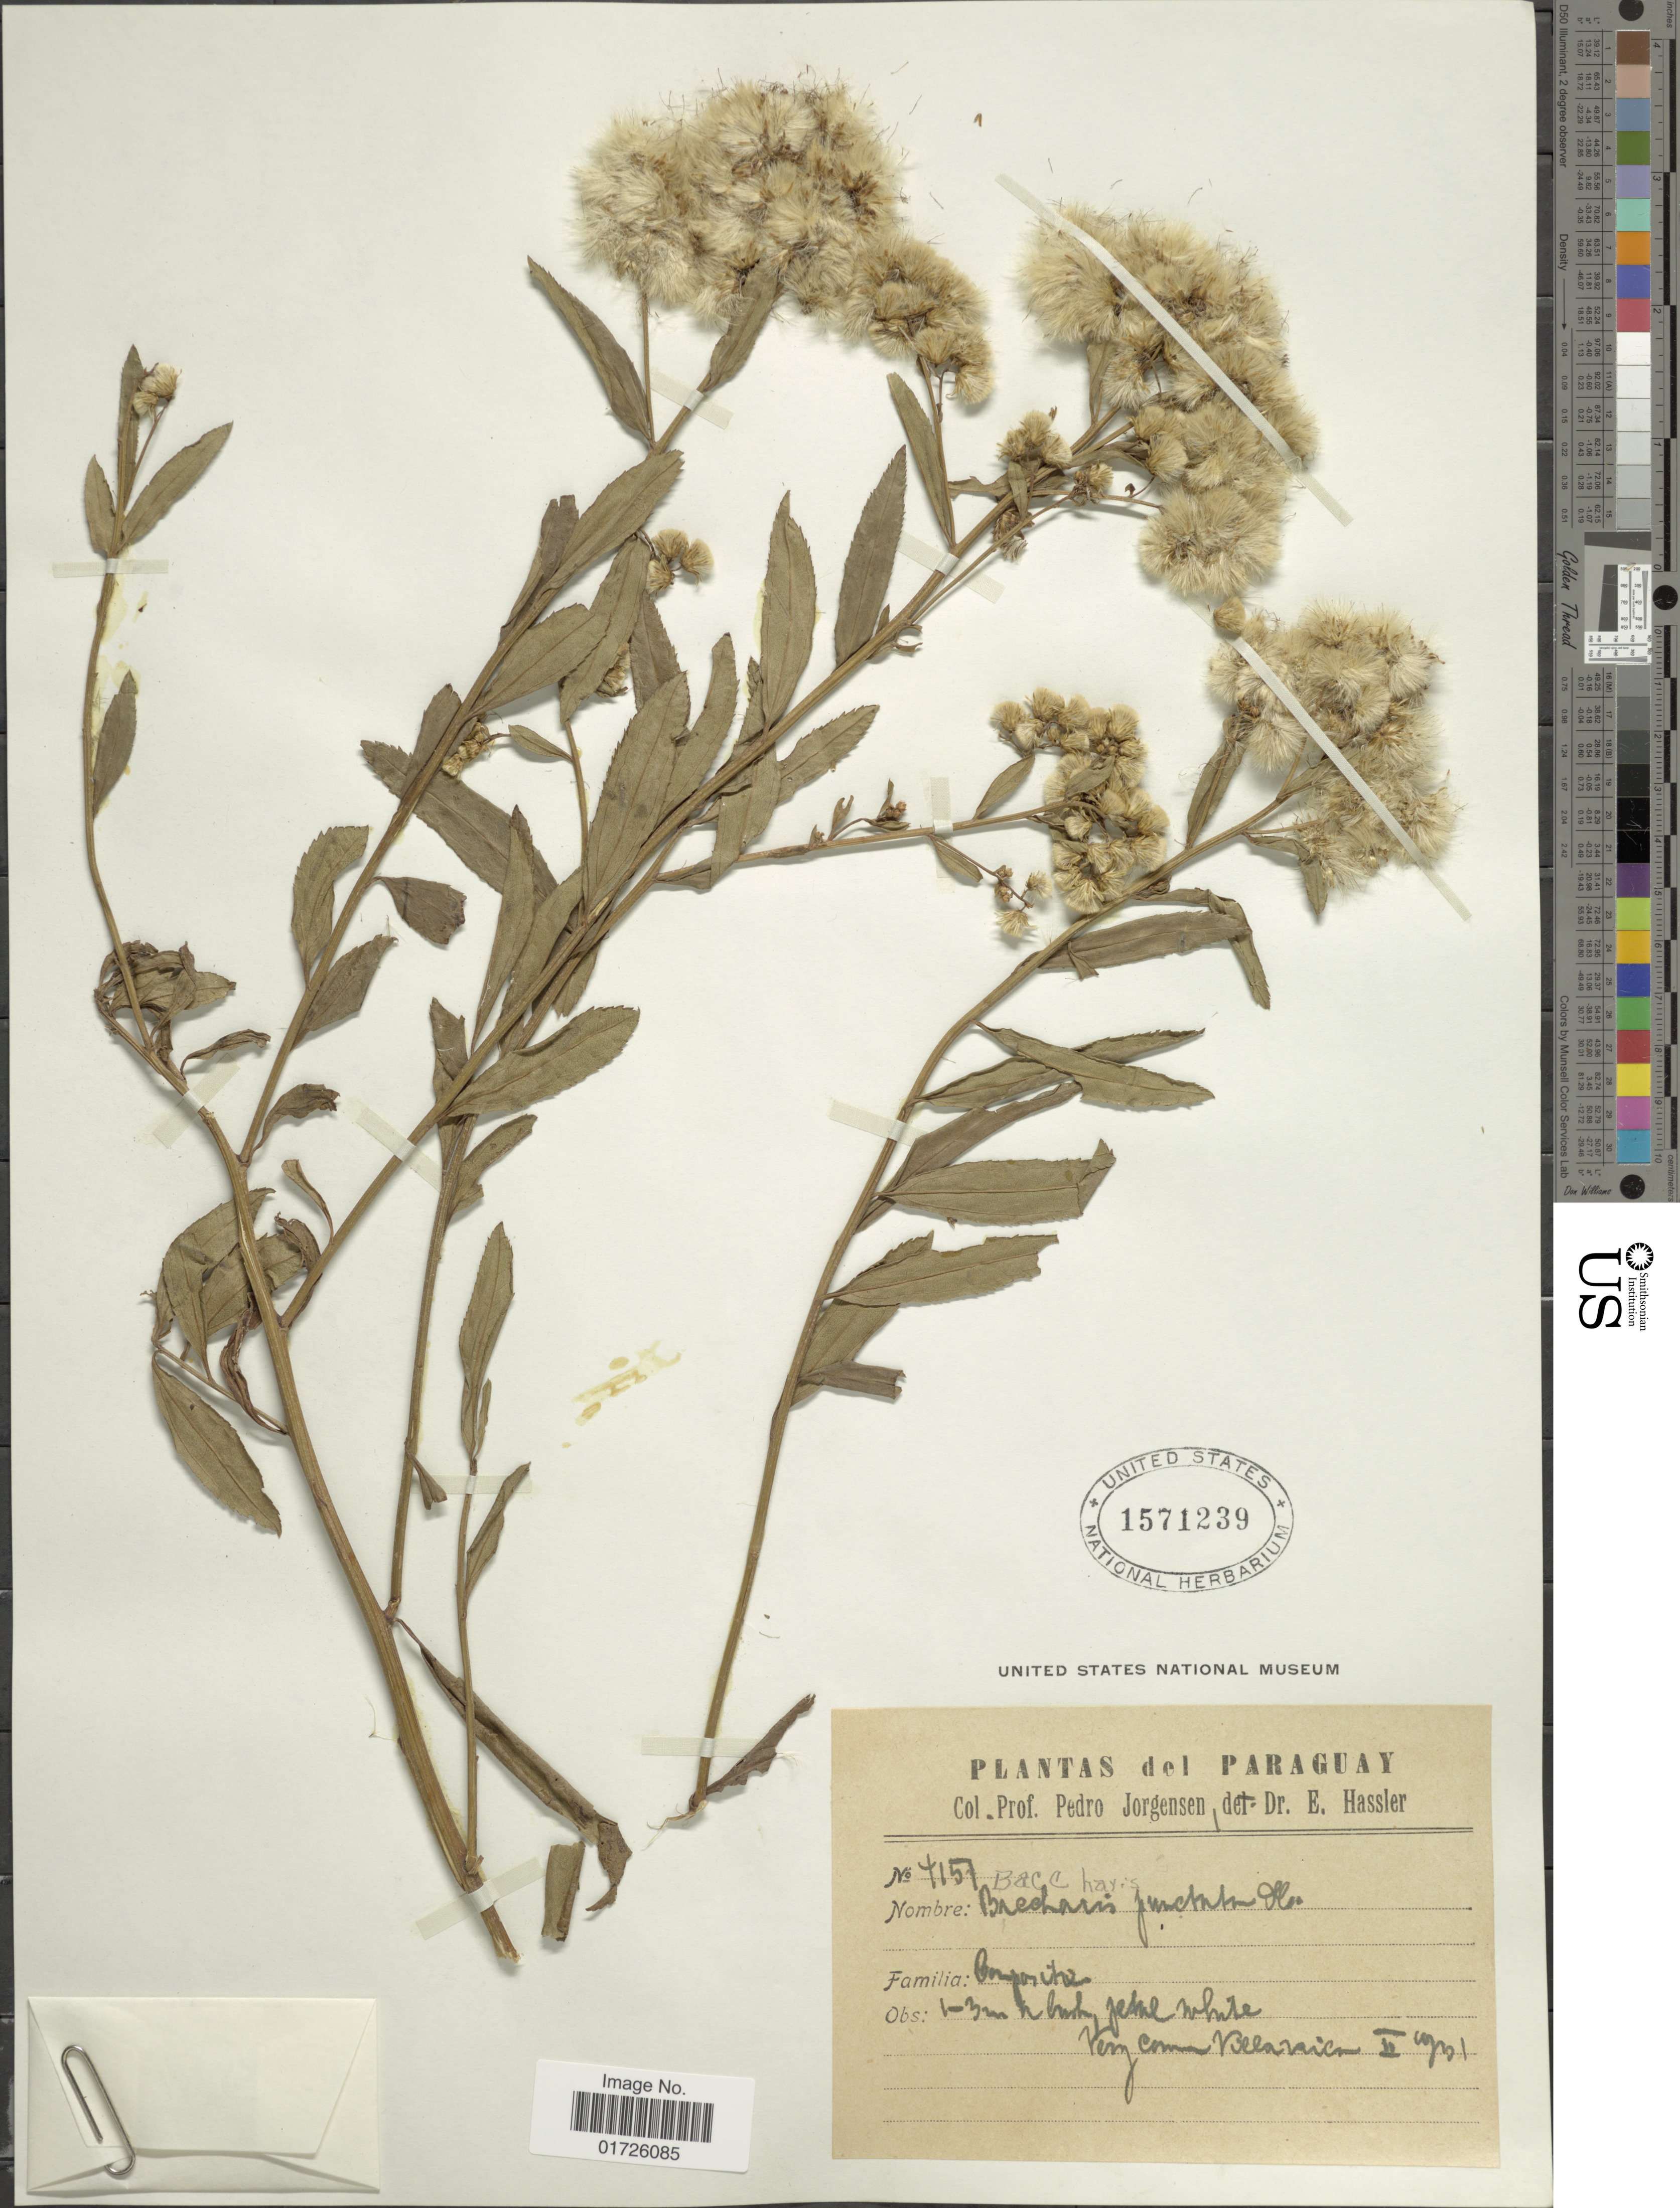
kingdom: Plantae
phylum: Tracheophyta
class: Magnoliopsida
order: Asterales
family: Asteraceae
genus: Baccharis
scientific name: Baccharis punctulata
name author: DC.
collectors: P. Jörgensen & E. Hassler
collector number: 4157*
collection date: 1931-02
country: Paraguay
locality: Very common Villarrica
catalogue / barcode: US 1571239